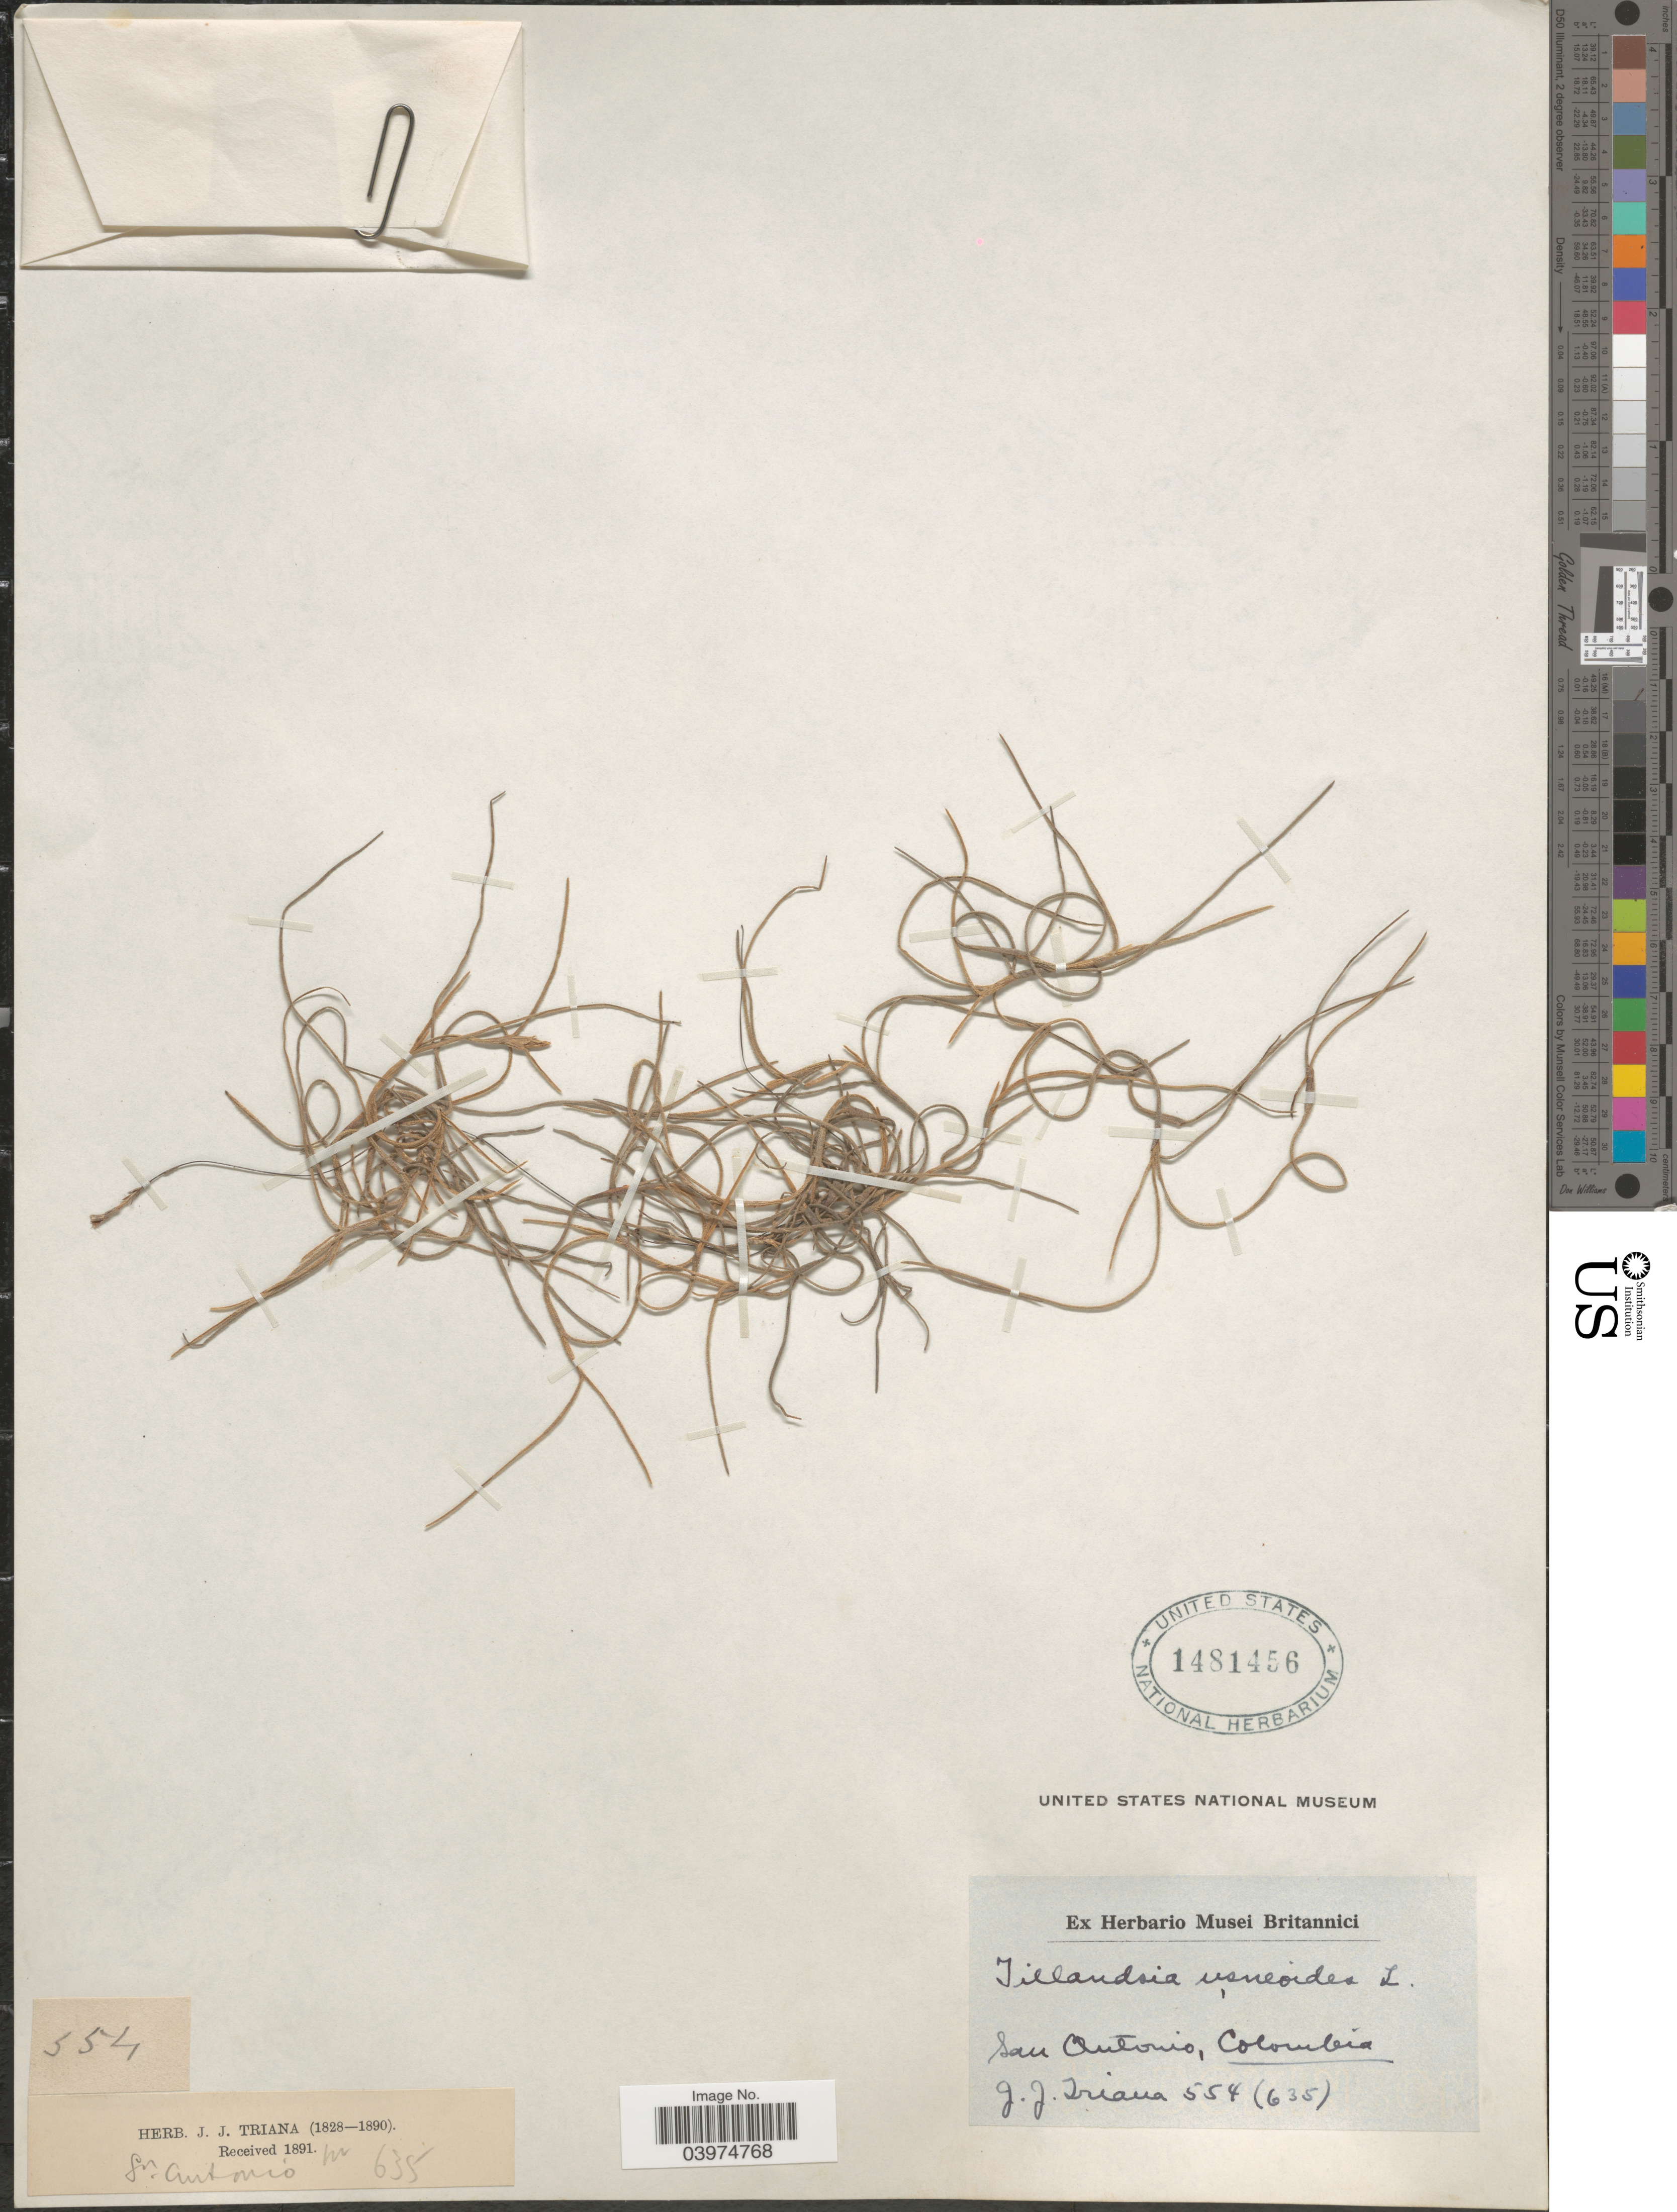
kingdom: Plantae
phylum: Tracheophyta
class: Liliopsida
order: Poales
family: Bromeliaceae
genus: Tillandsia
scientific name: Tillandsia usneoides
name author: (L.) L.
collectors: J. J. Triana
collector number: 554(635)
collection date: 1828/1890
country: Colombia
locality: San Antonio.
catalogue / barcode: US 1481456